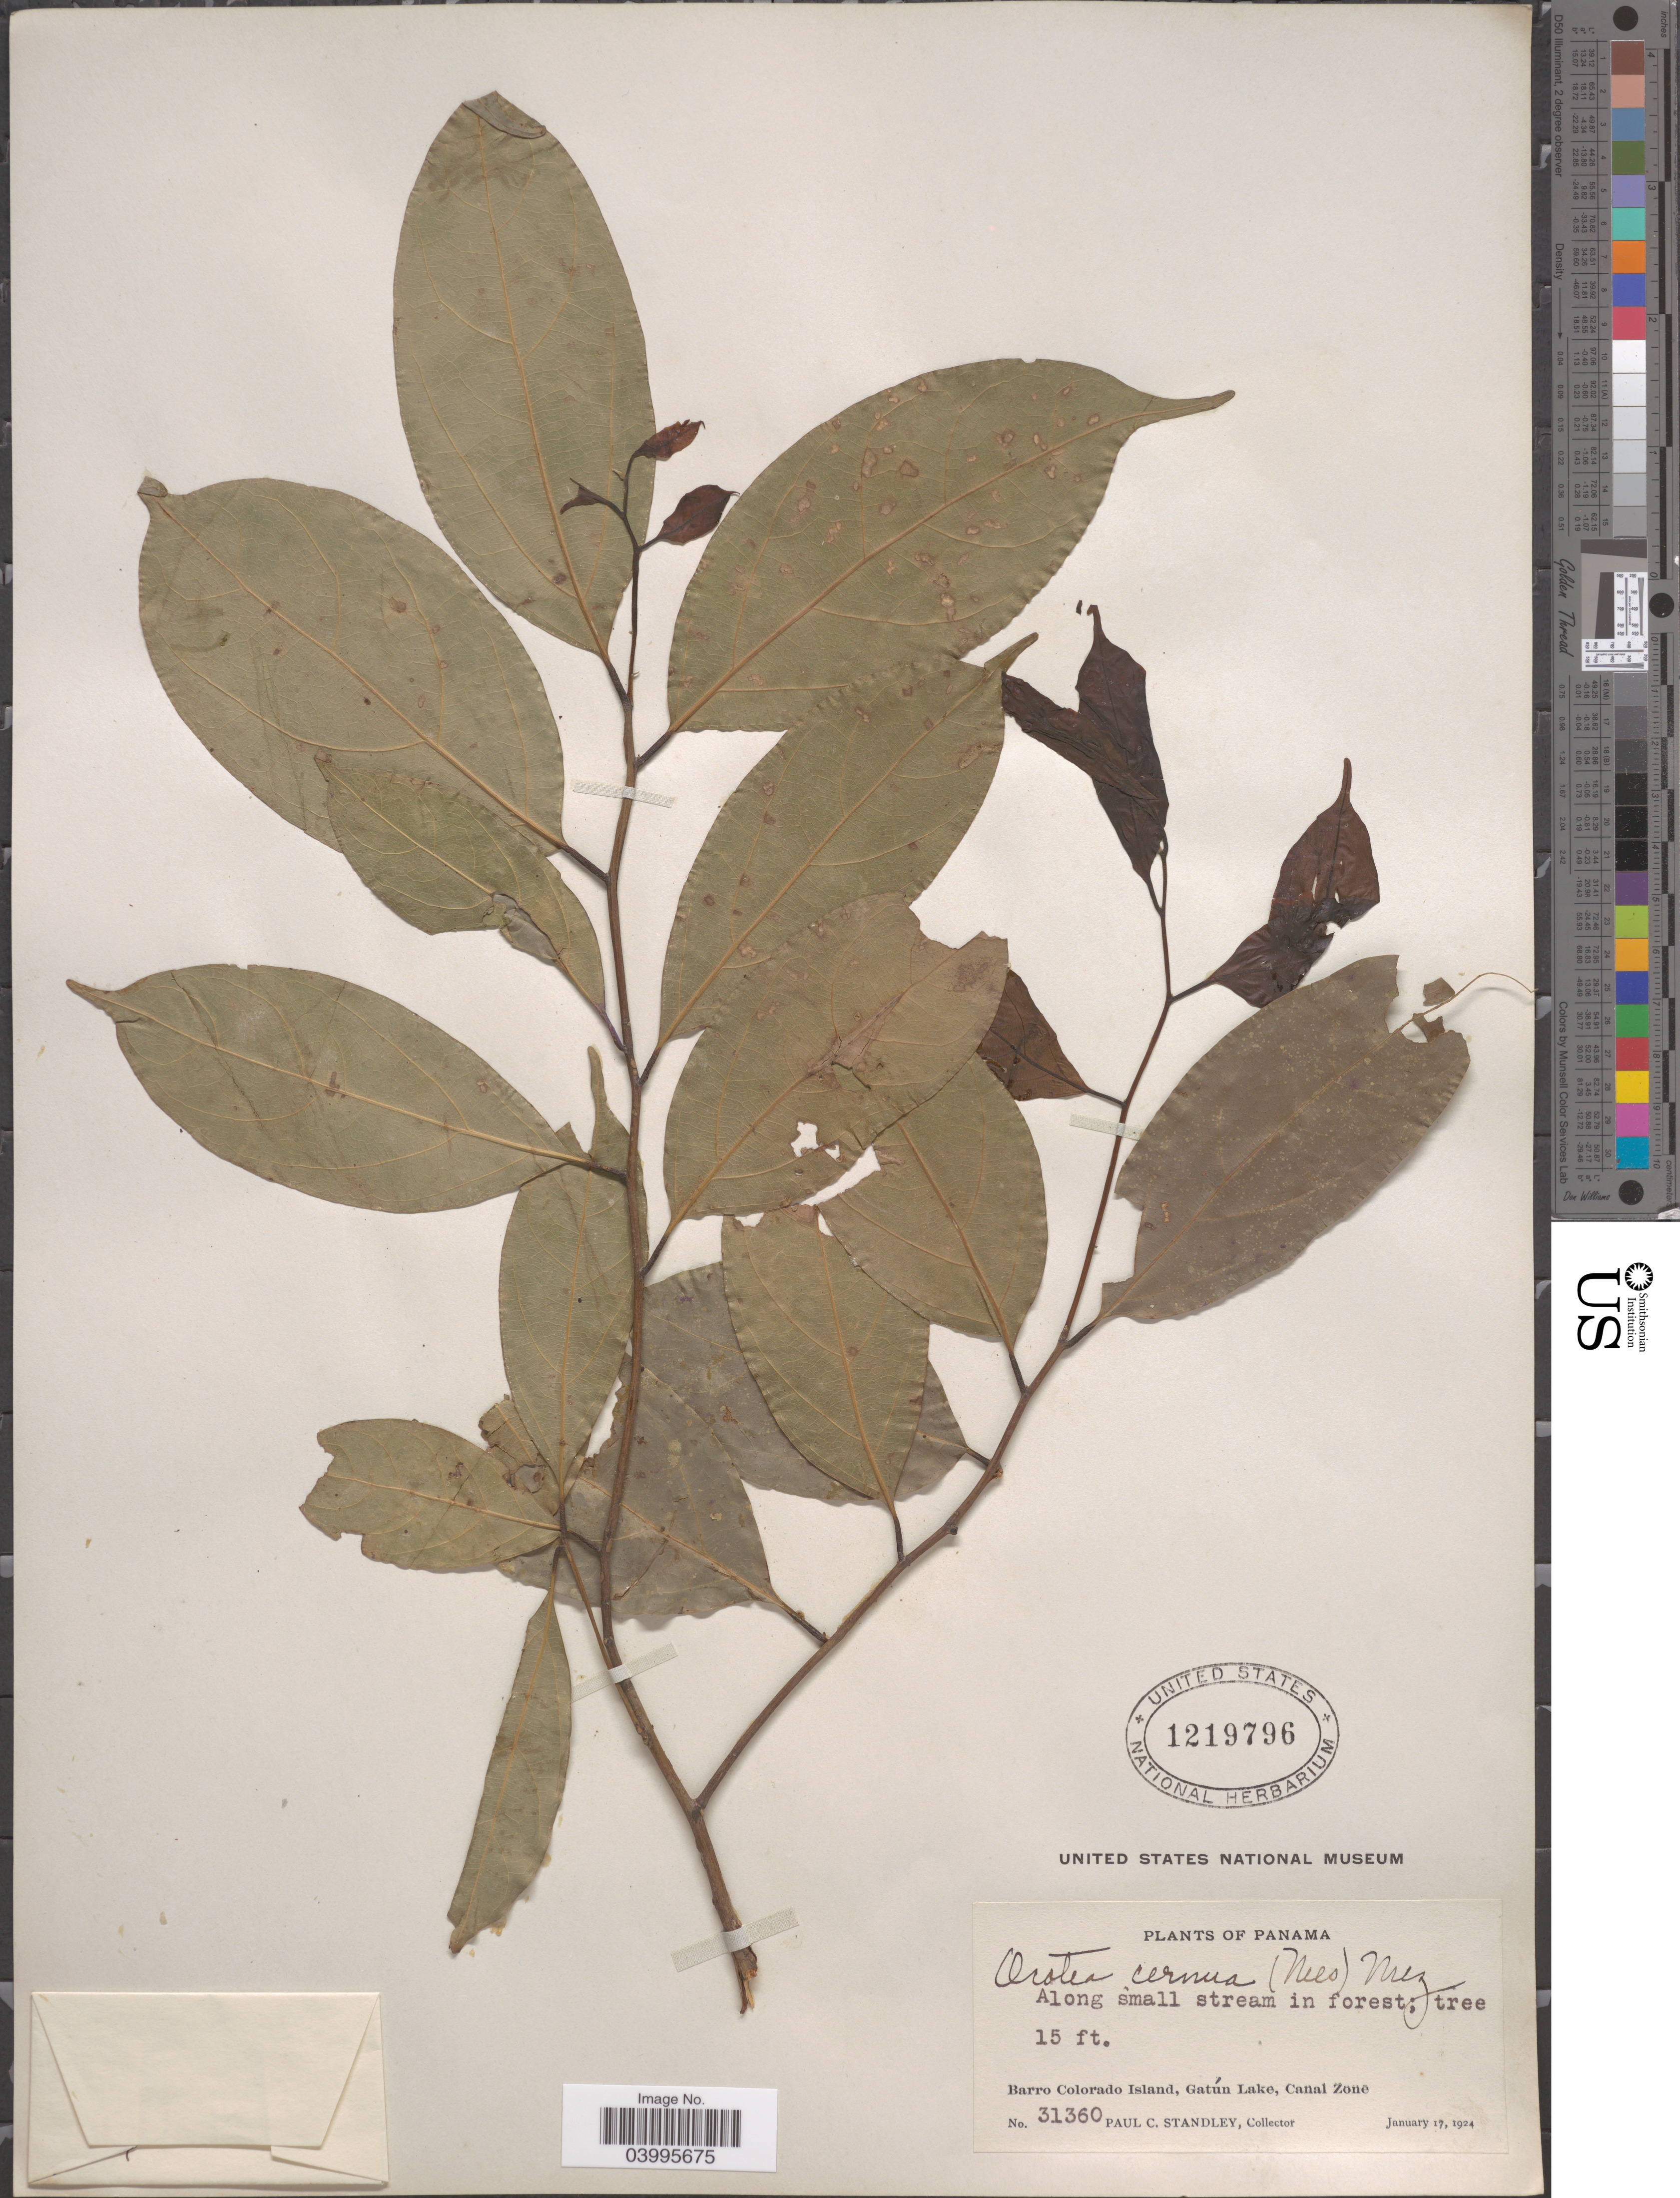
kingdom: Plantae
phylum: Tracheophyta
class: Magnoliopsida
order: Laurales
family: Lauraceae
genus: Ocotea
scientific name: Ocotea cernua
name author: (Nees) Mez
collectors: P. C. Standley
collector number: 31360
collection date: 1924-01-17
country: Panama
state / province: Panamá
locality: Barro Colorado Island, Gatún Lake, Canal Zone.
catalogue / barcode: US 1219796